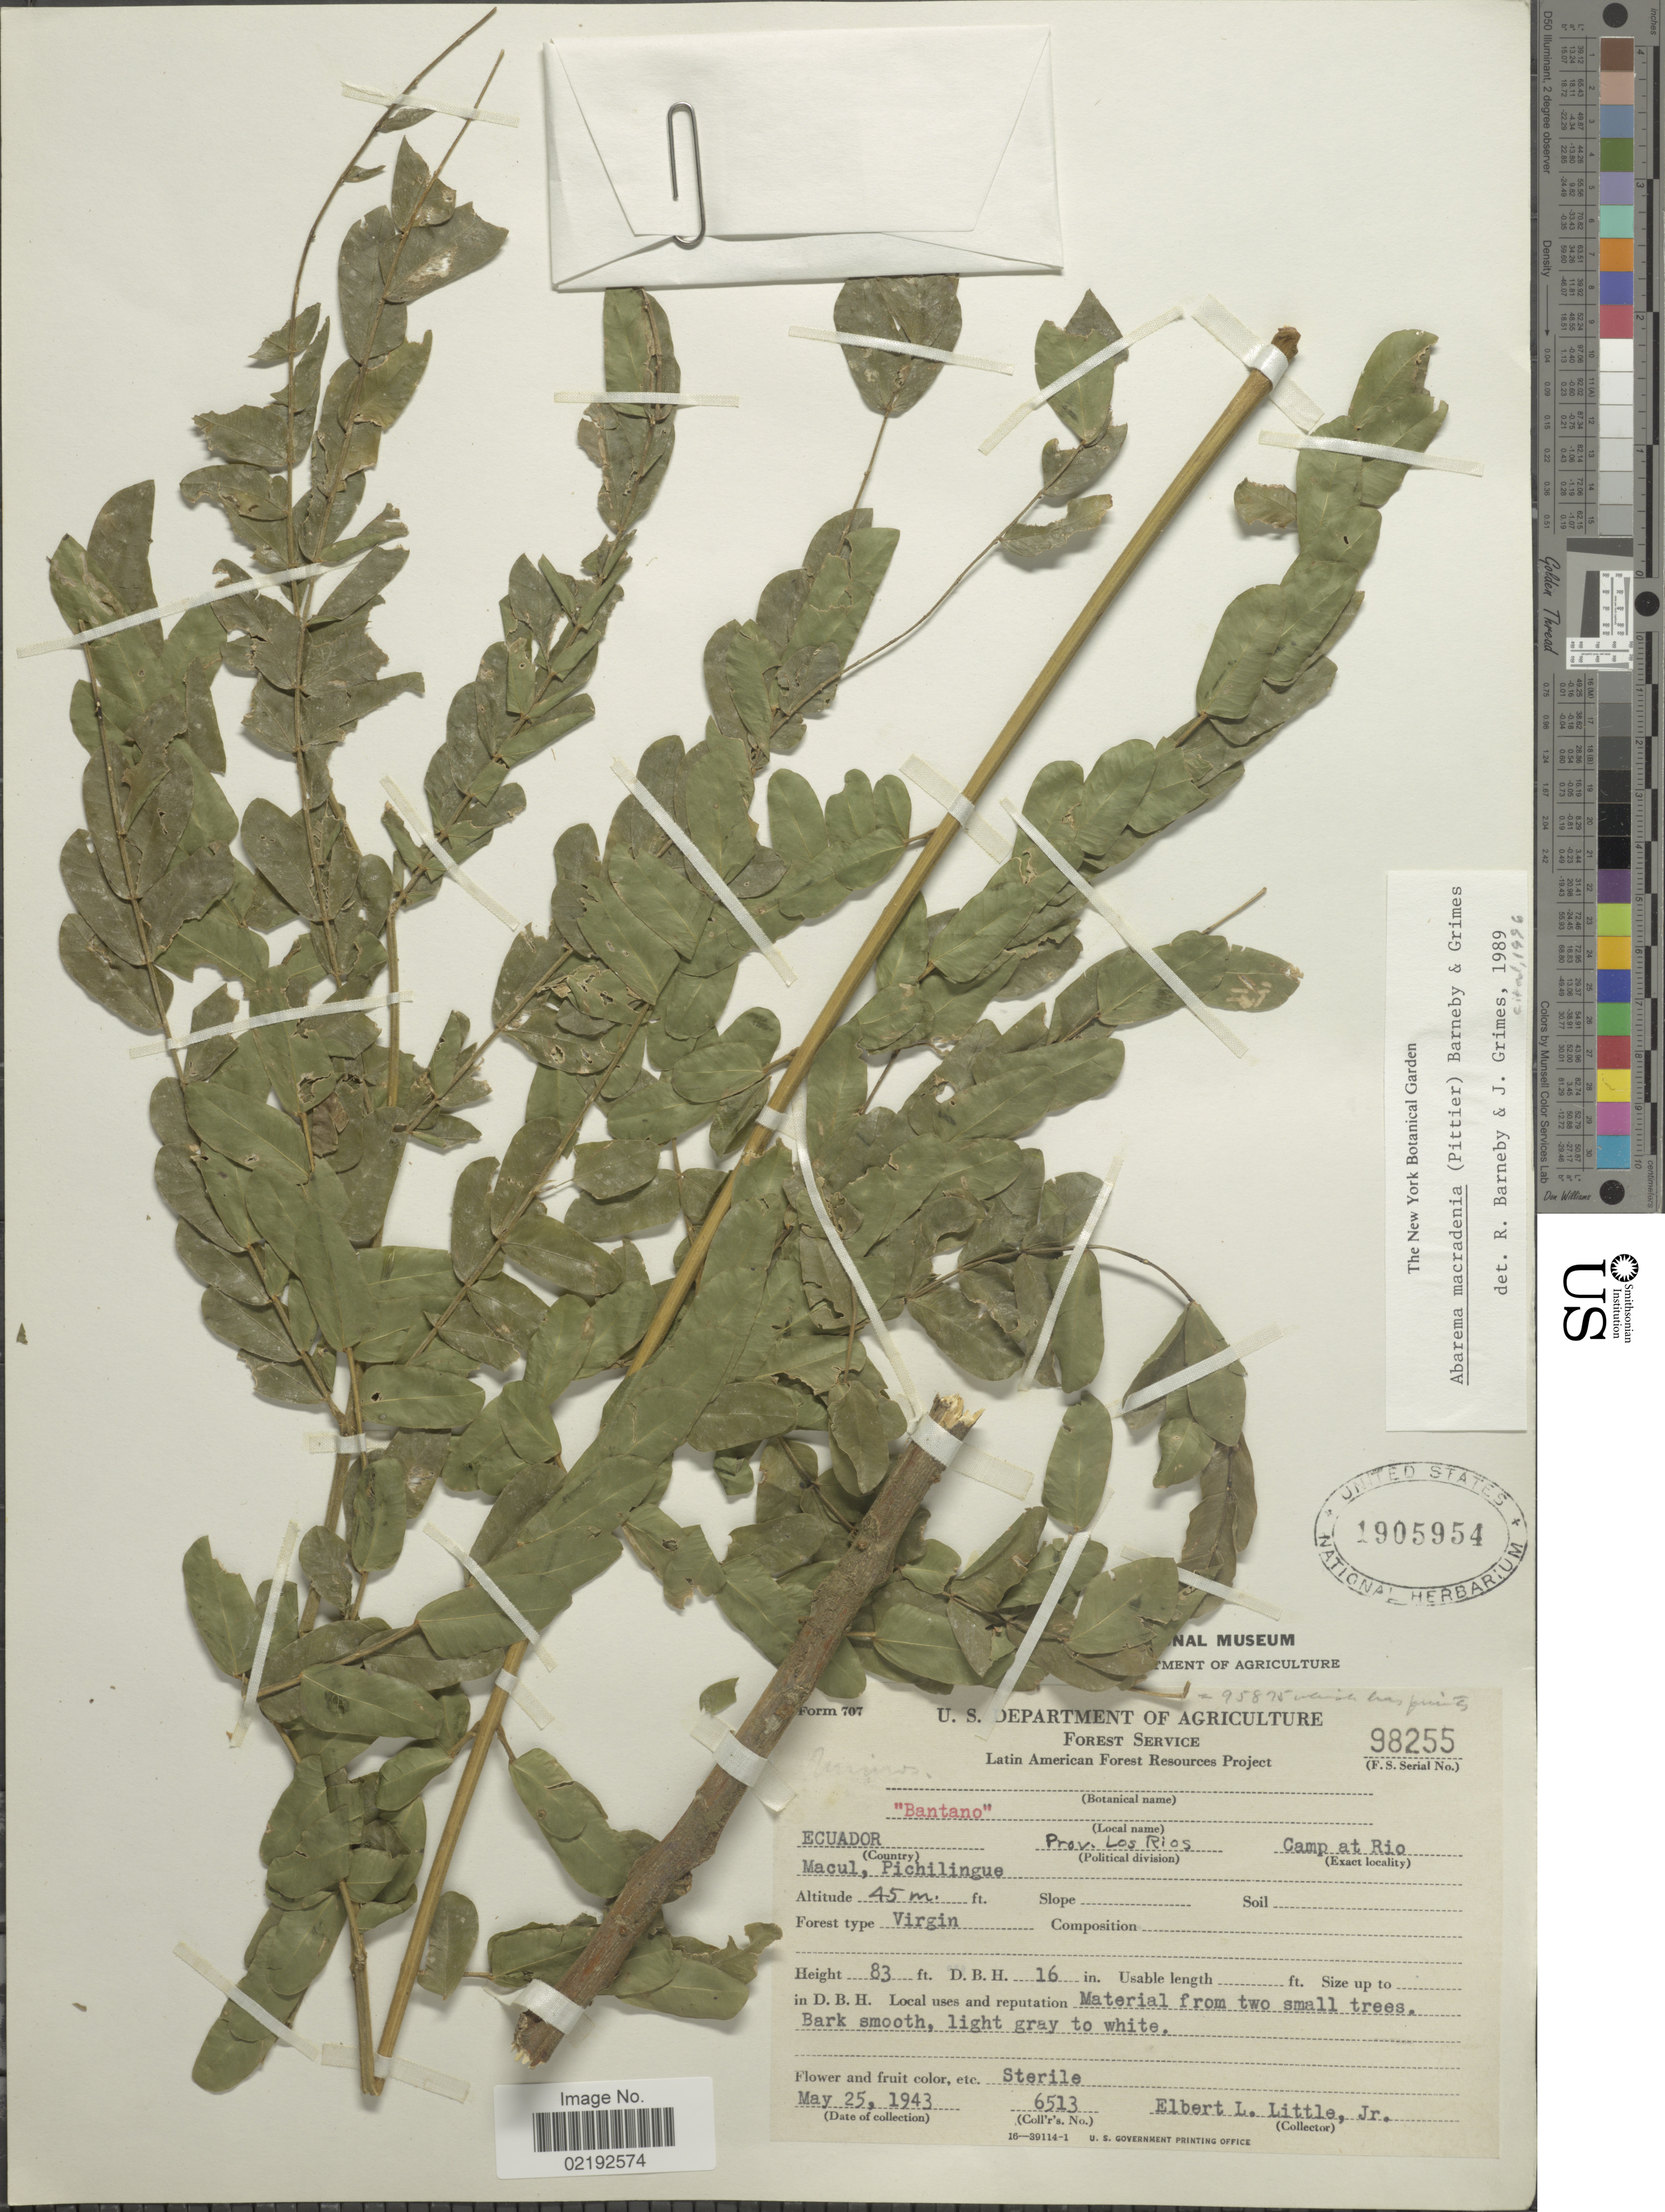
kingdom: Plantae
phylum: Tracheophyta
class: Magnoliopsida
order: Fabales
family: Fabaceae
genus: Abarema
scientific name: Abarema macradenia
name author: (Pittier) Barneby & J.W. Grimes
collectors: E. L. Little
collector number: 6513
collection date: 1943-05-25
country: Ecuador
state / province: Los Ríos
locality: Camp at Rio Macul, Pichilingue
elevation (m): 45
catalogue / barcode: US 1905954